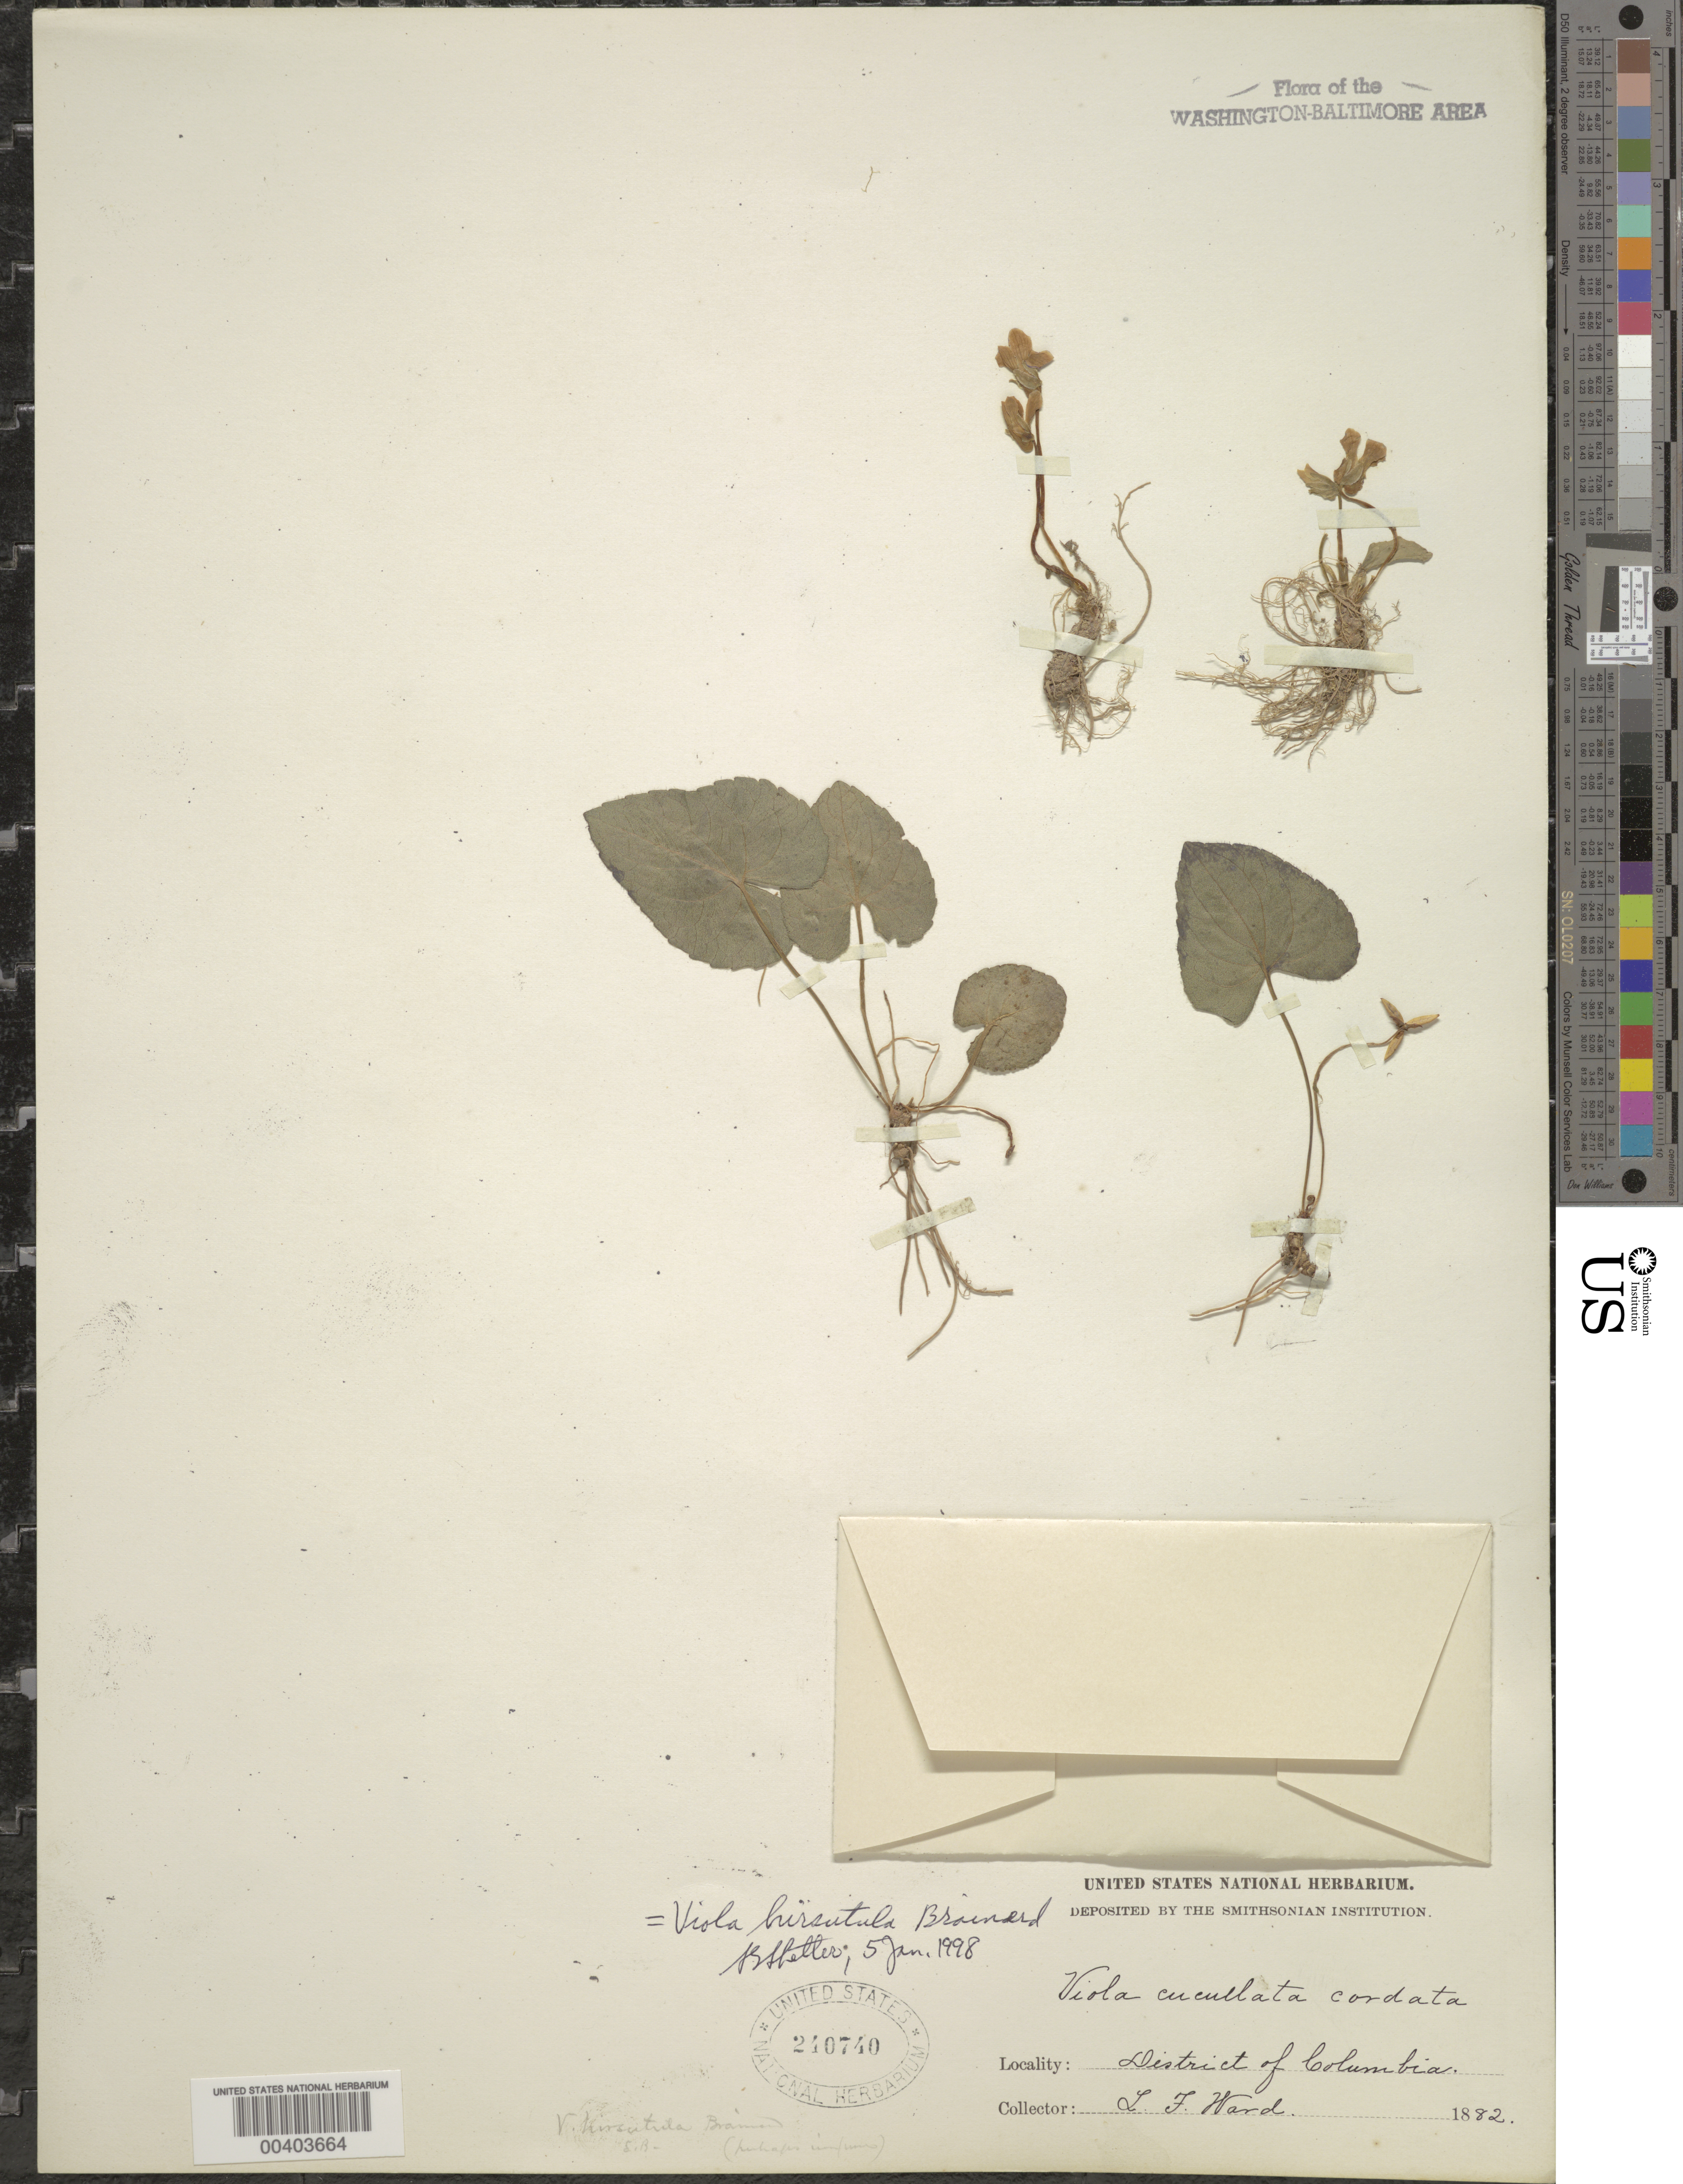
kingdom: Plantae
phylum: Tracheophyta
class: Magnoliopsida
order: Malpighiales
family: Violaceae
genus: Viola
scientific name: Viola hirsutula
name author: Brainerd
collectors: L. F. Ward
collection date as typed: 1882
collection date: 1882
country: United States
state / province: District of Columbia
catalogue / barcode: US 240740